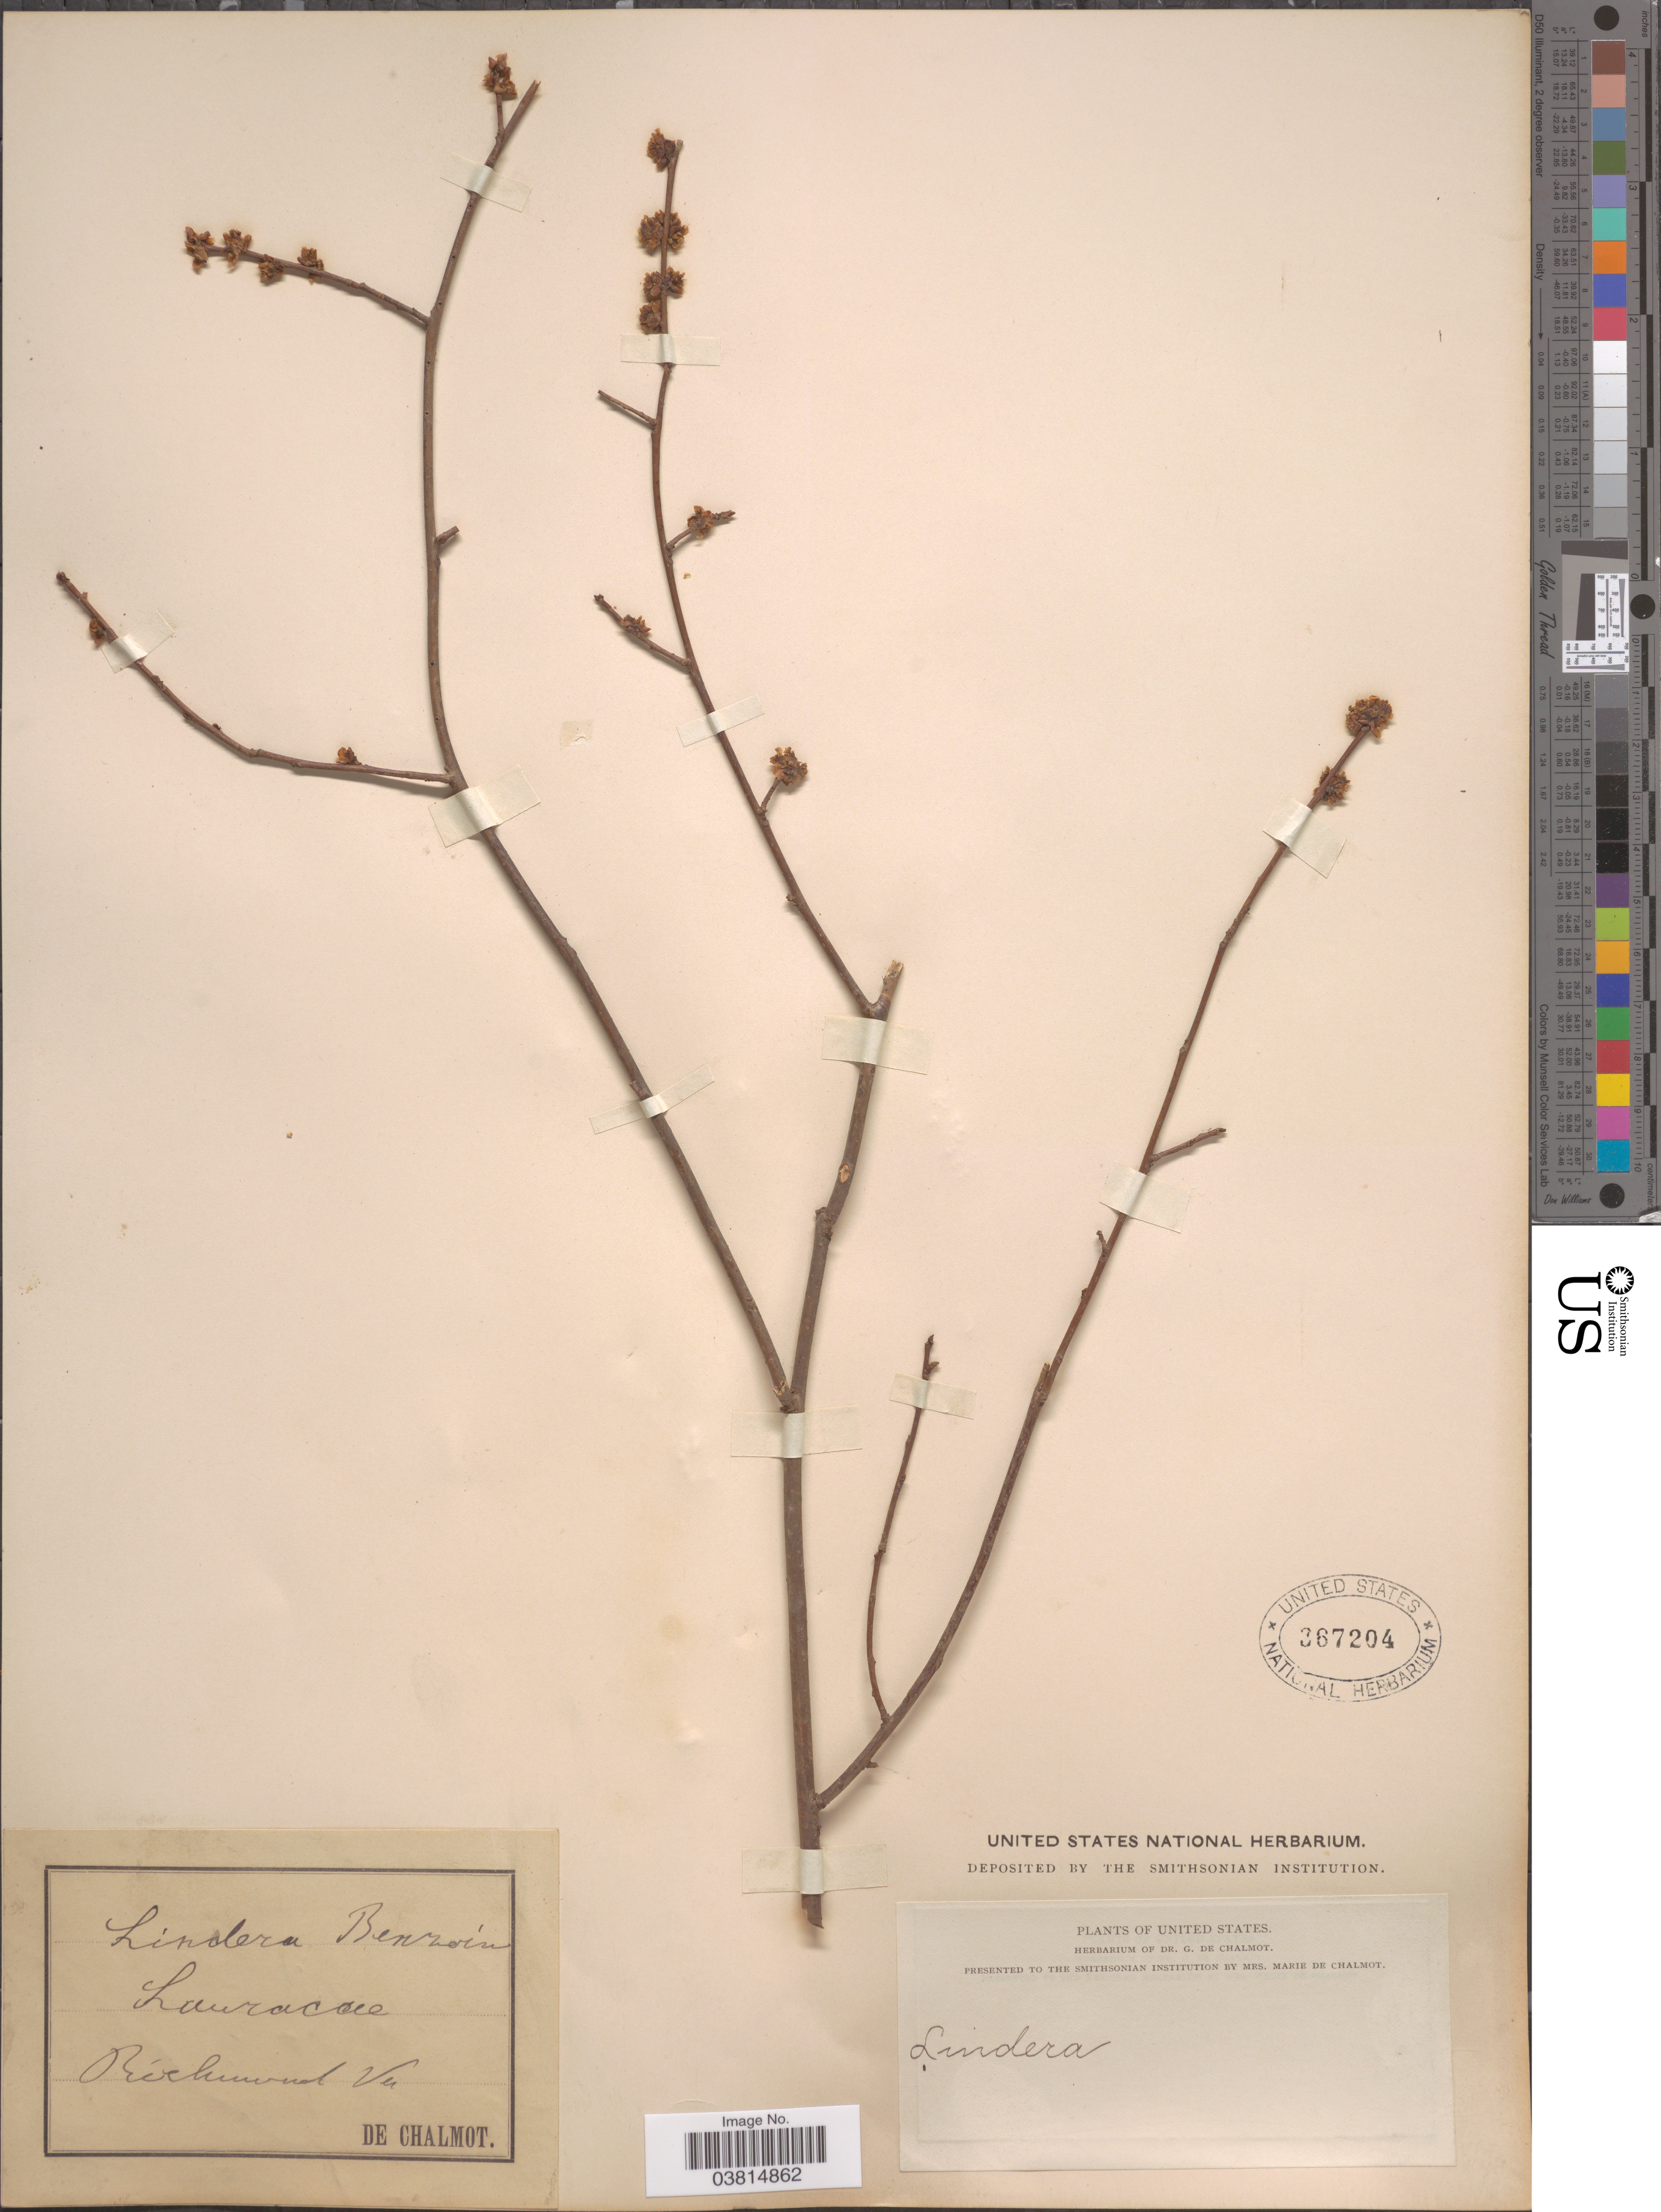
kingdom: Plantae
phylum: Tracheophyta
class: Magnoliopsida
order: Laurales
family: Lauraceae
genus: Lindera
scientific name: Lindera benzoin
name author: (L.) Blume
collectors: G. de Chalmot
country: United States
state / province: Virginia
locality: Richmond.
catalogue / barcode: US 367204